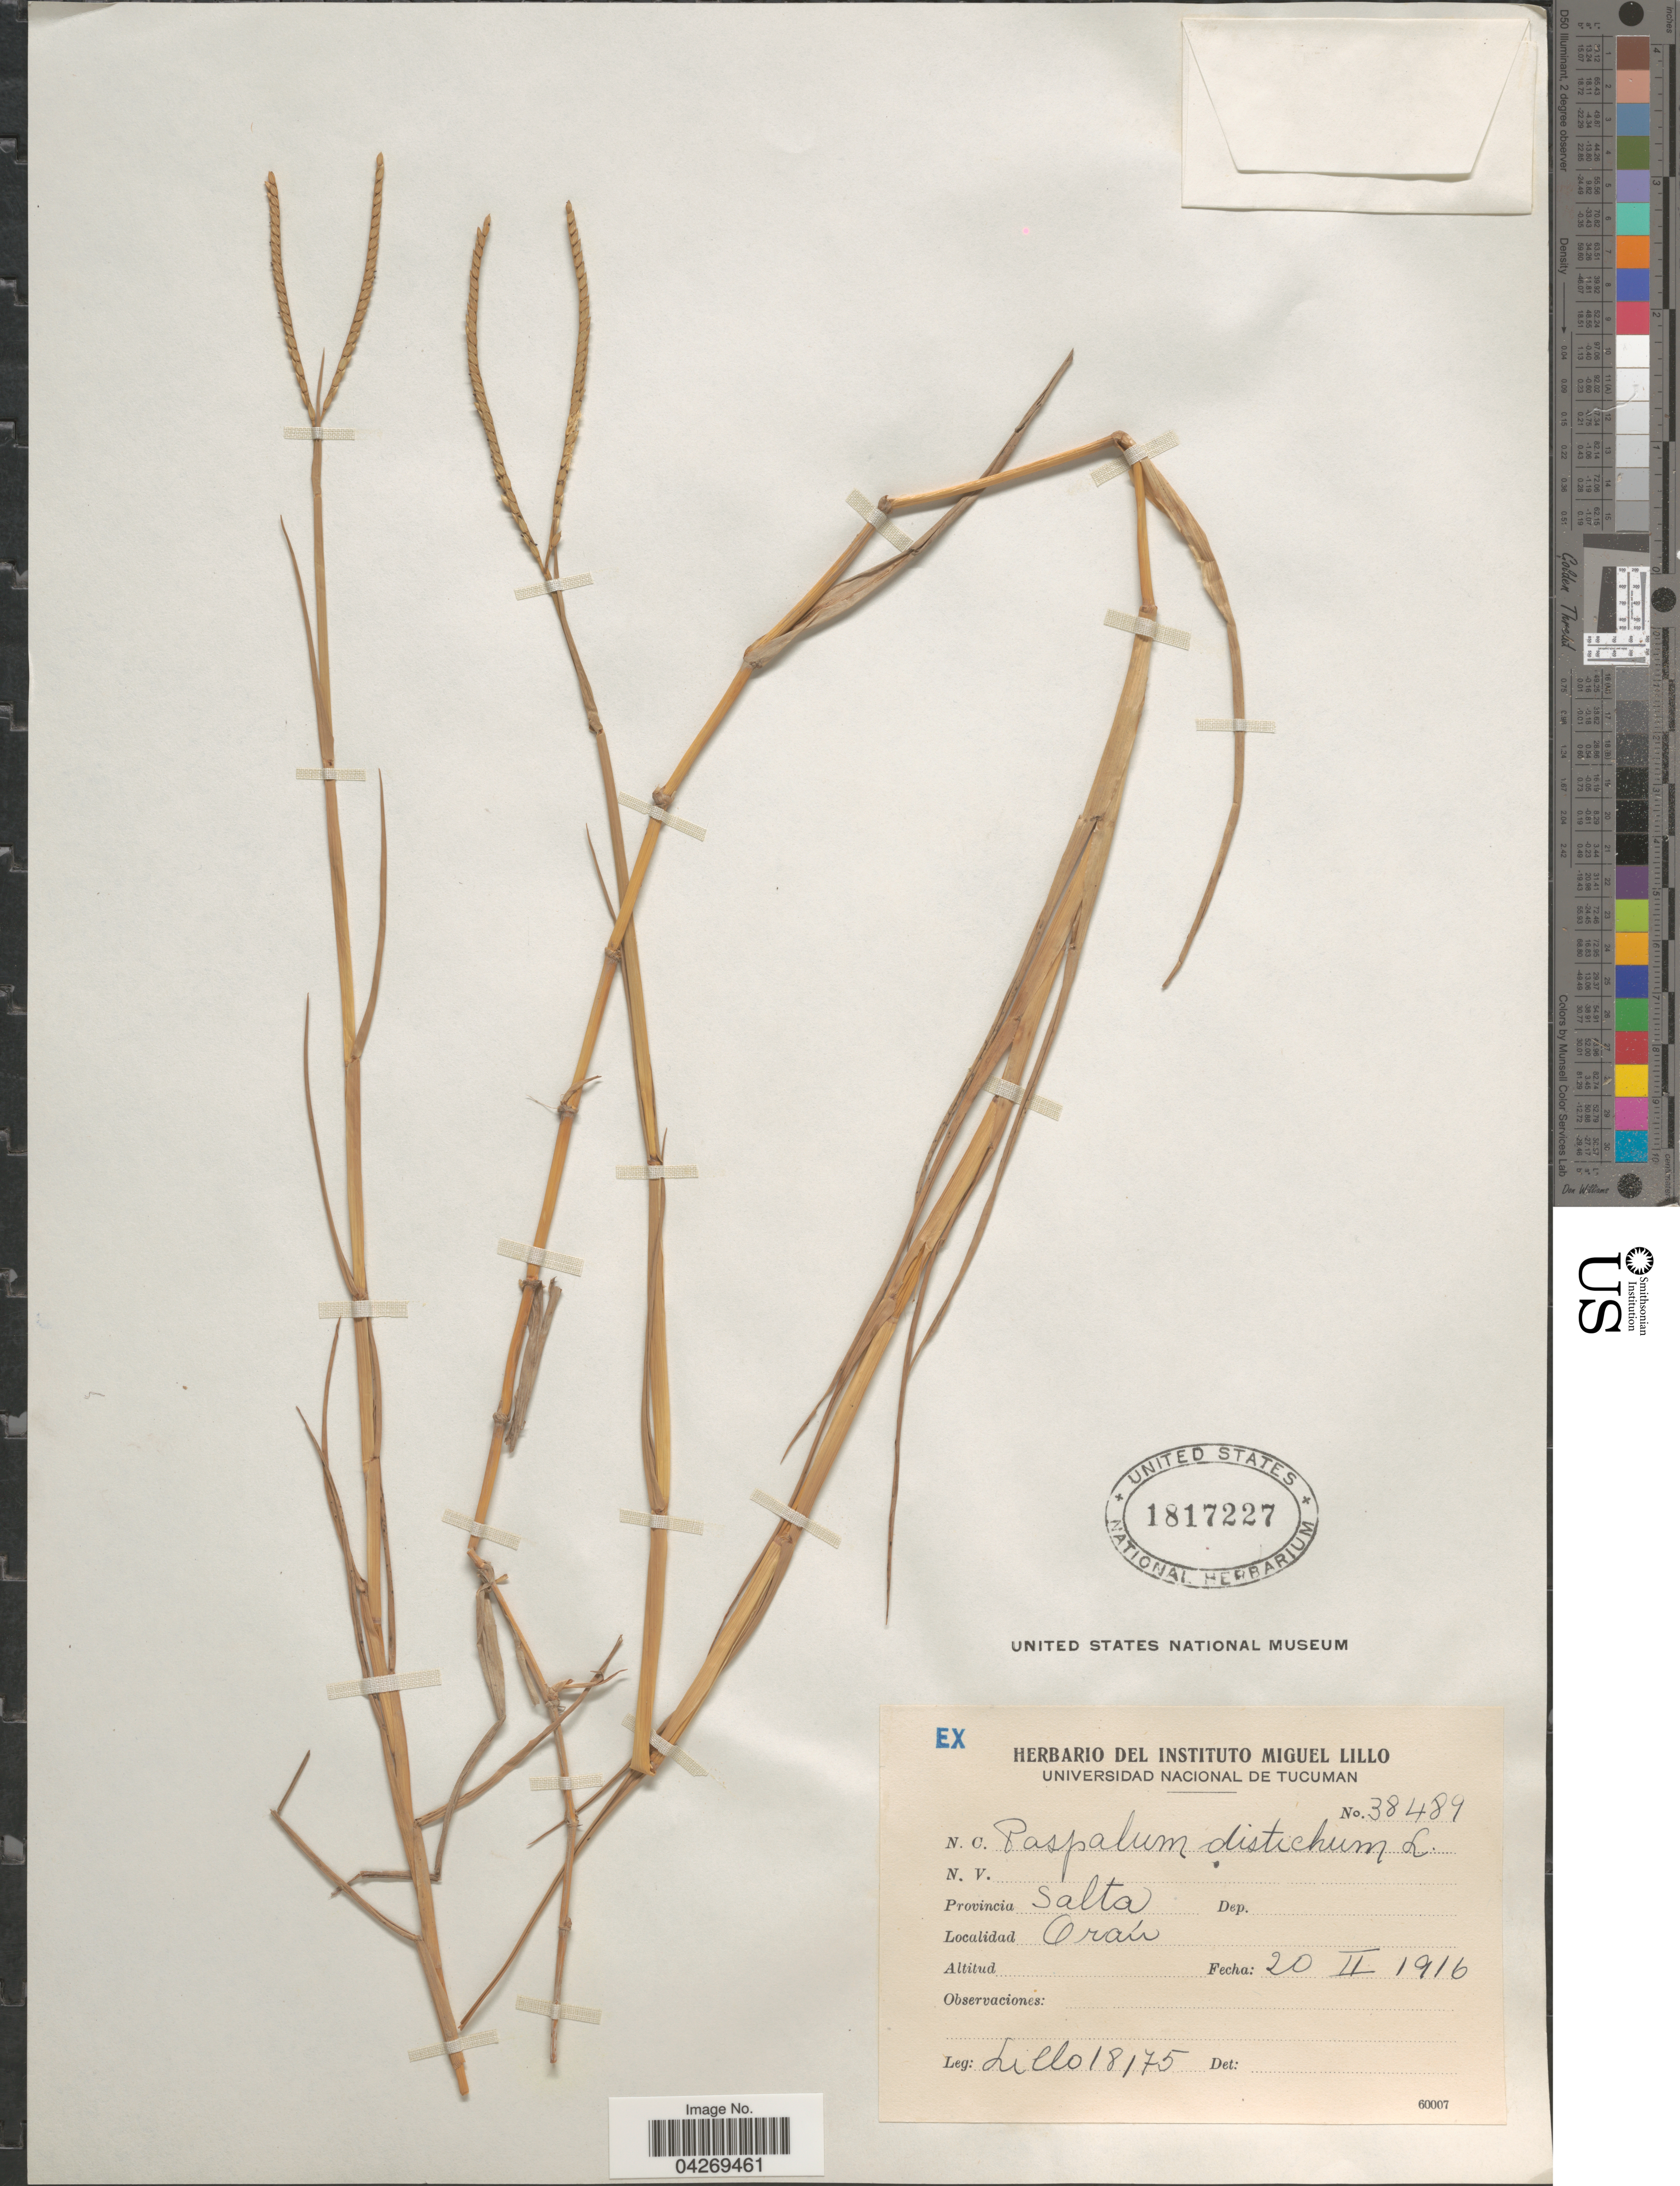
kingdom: Plantae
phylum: Tracheophyta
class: Liliopsida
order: Poales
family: Poaceae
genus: Paspalum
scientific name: Paspalum distichum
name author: L.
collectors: M. Lillo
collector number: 38489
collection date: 1916-02-20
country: Argentina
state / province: Salta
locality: Orán.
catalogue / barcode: US 1817227